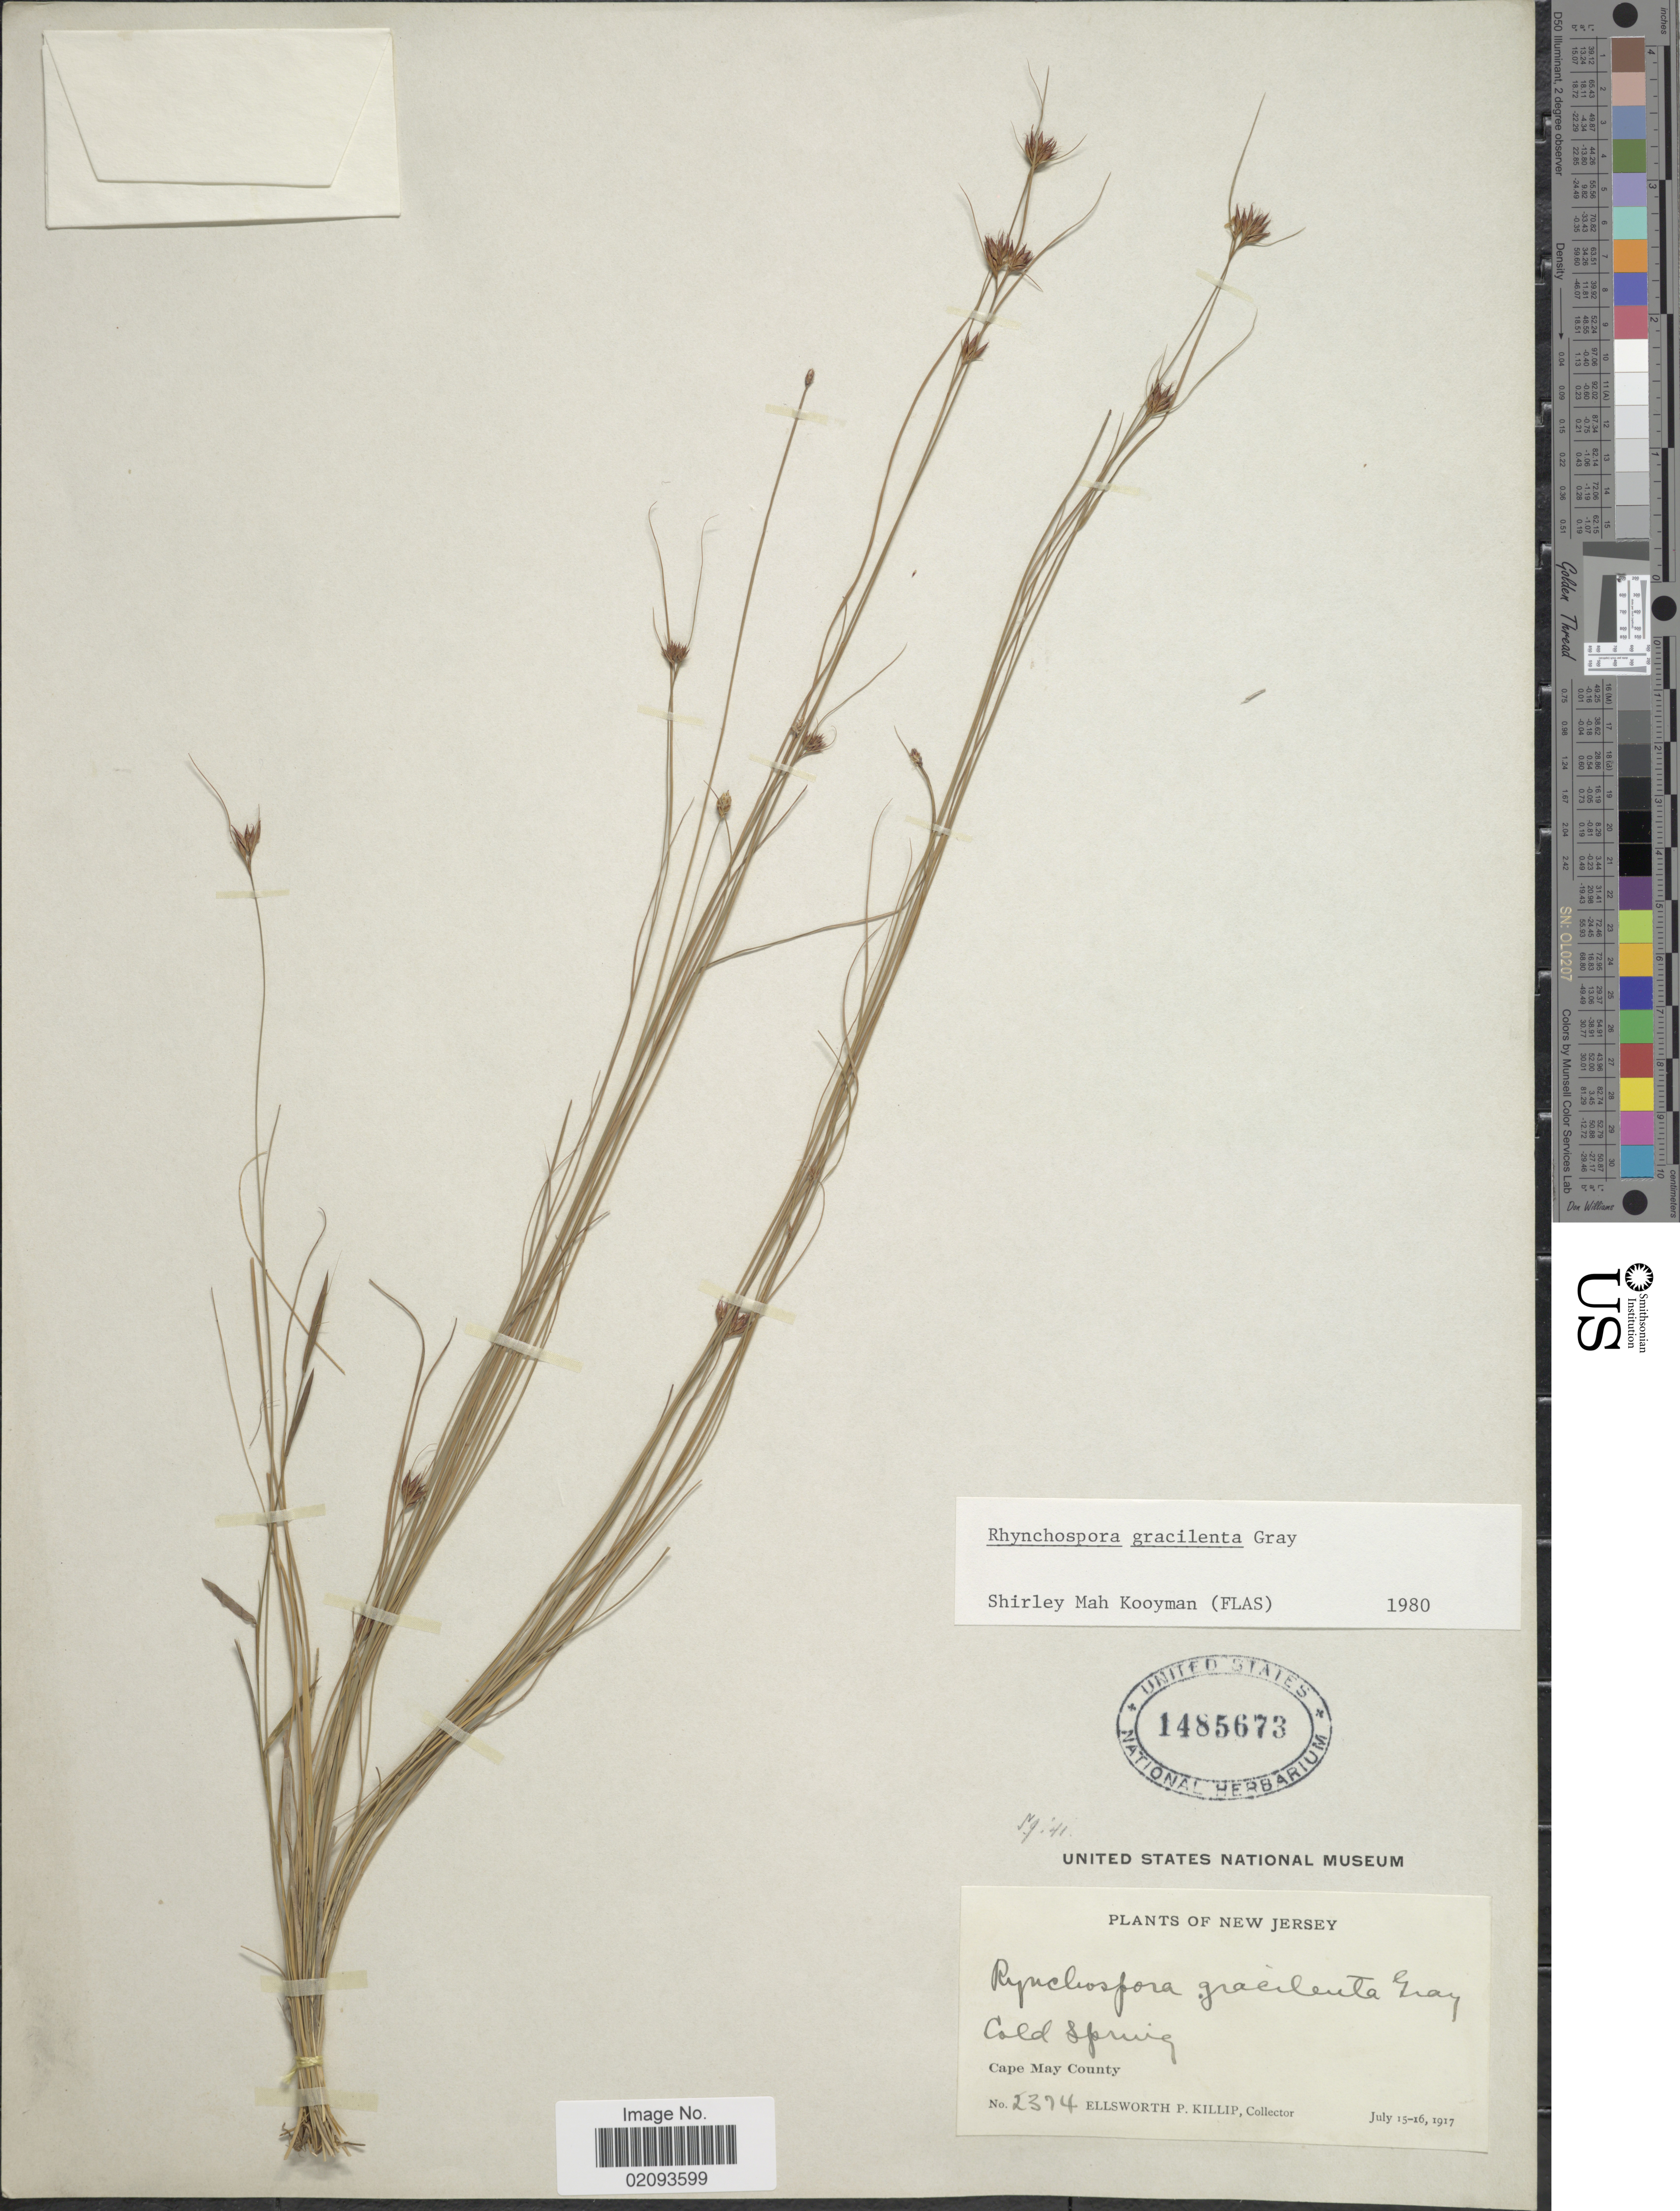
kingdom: Plantae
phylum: Tracheophyta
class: Liliopsida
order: Poales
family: Cyperaceae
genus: Rhynchospora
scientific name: Rhynchospora gracilenta A. Gray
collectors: E. P. Killip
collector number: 2374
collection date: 1917-07-15/1917-07-16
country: United States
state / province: New Jersey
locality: Cold Spring. Cape May County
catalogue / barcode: US 1485673